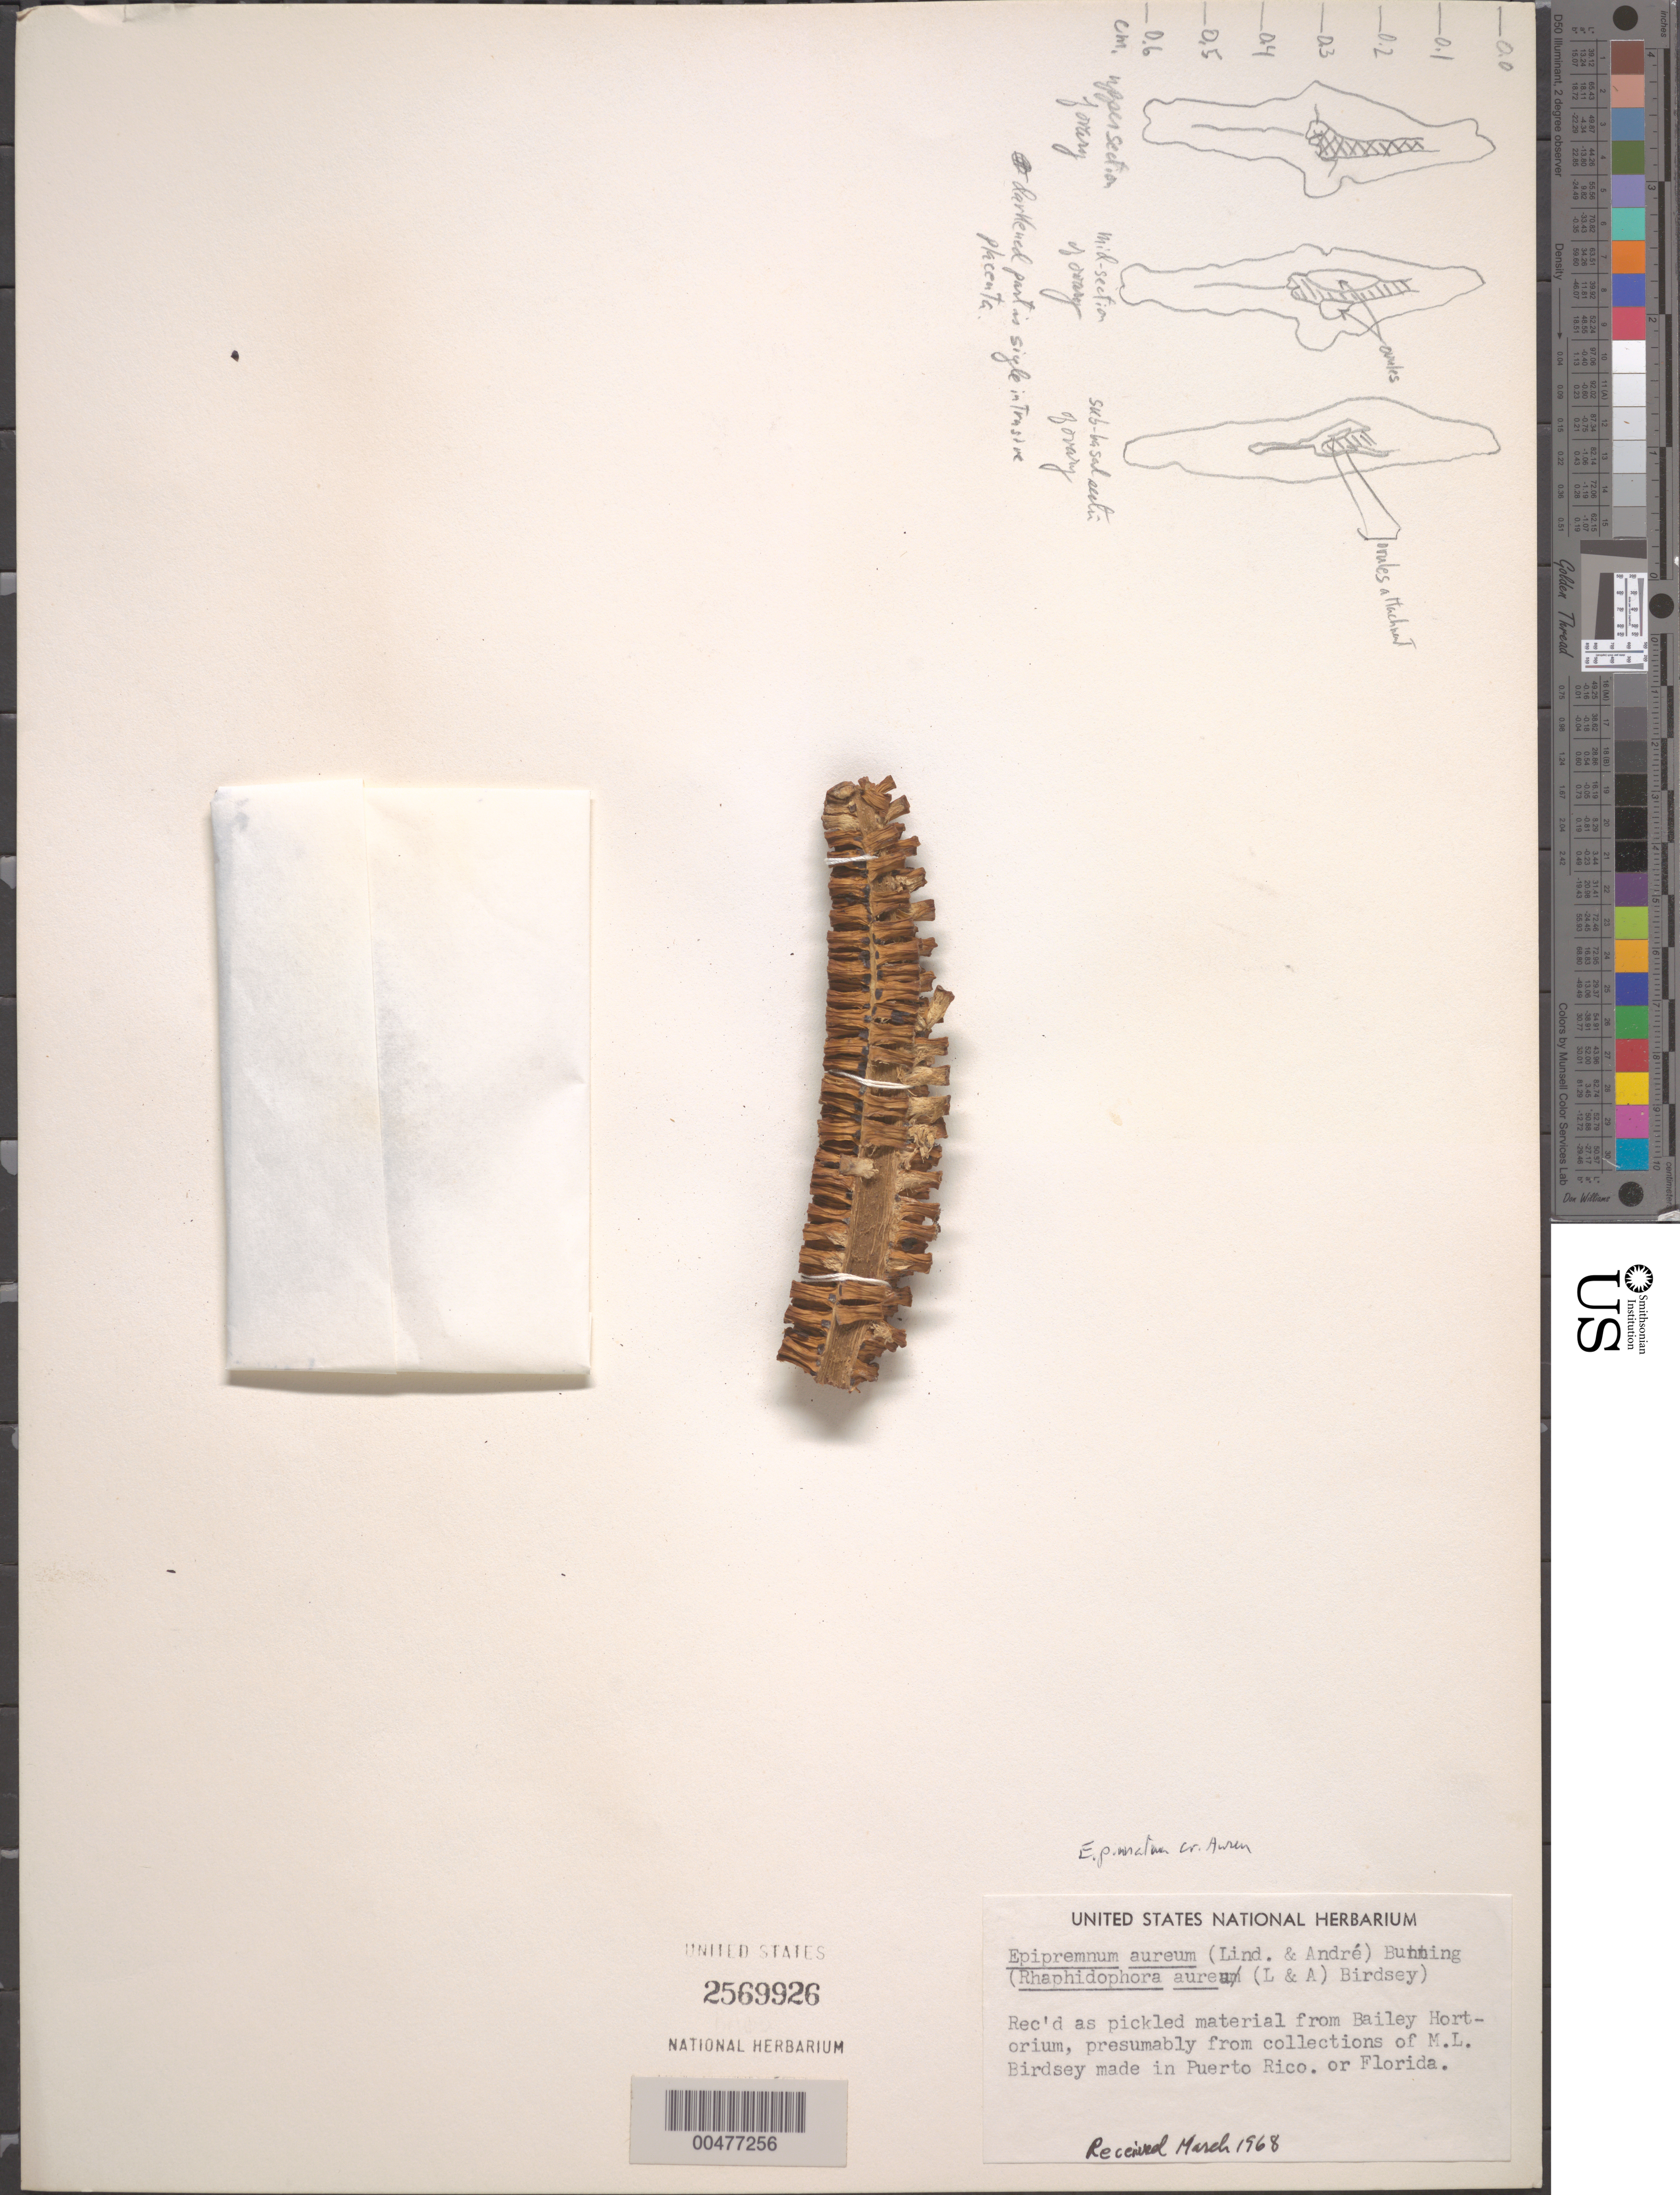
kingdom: Plantae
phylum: Tracheophyta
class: Liliopsida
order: Alismatales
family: Araceae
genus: Epipremnum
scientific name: Epipremnum aureum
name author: (Linden & André) G.S. Bunting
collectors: -. Birdsey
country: Puerto Rico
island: Greater Antilles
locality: Presumably from collections of M.L. Birdsey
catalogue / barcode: US 2569926